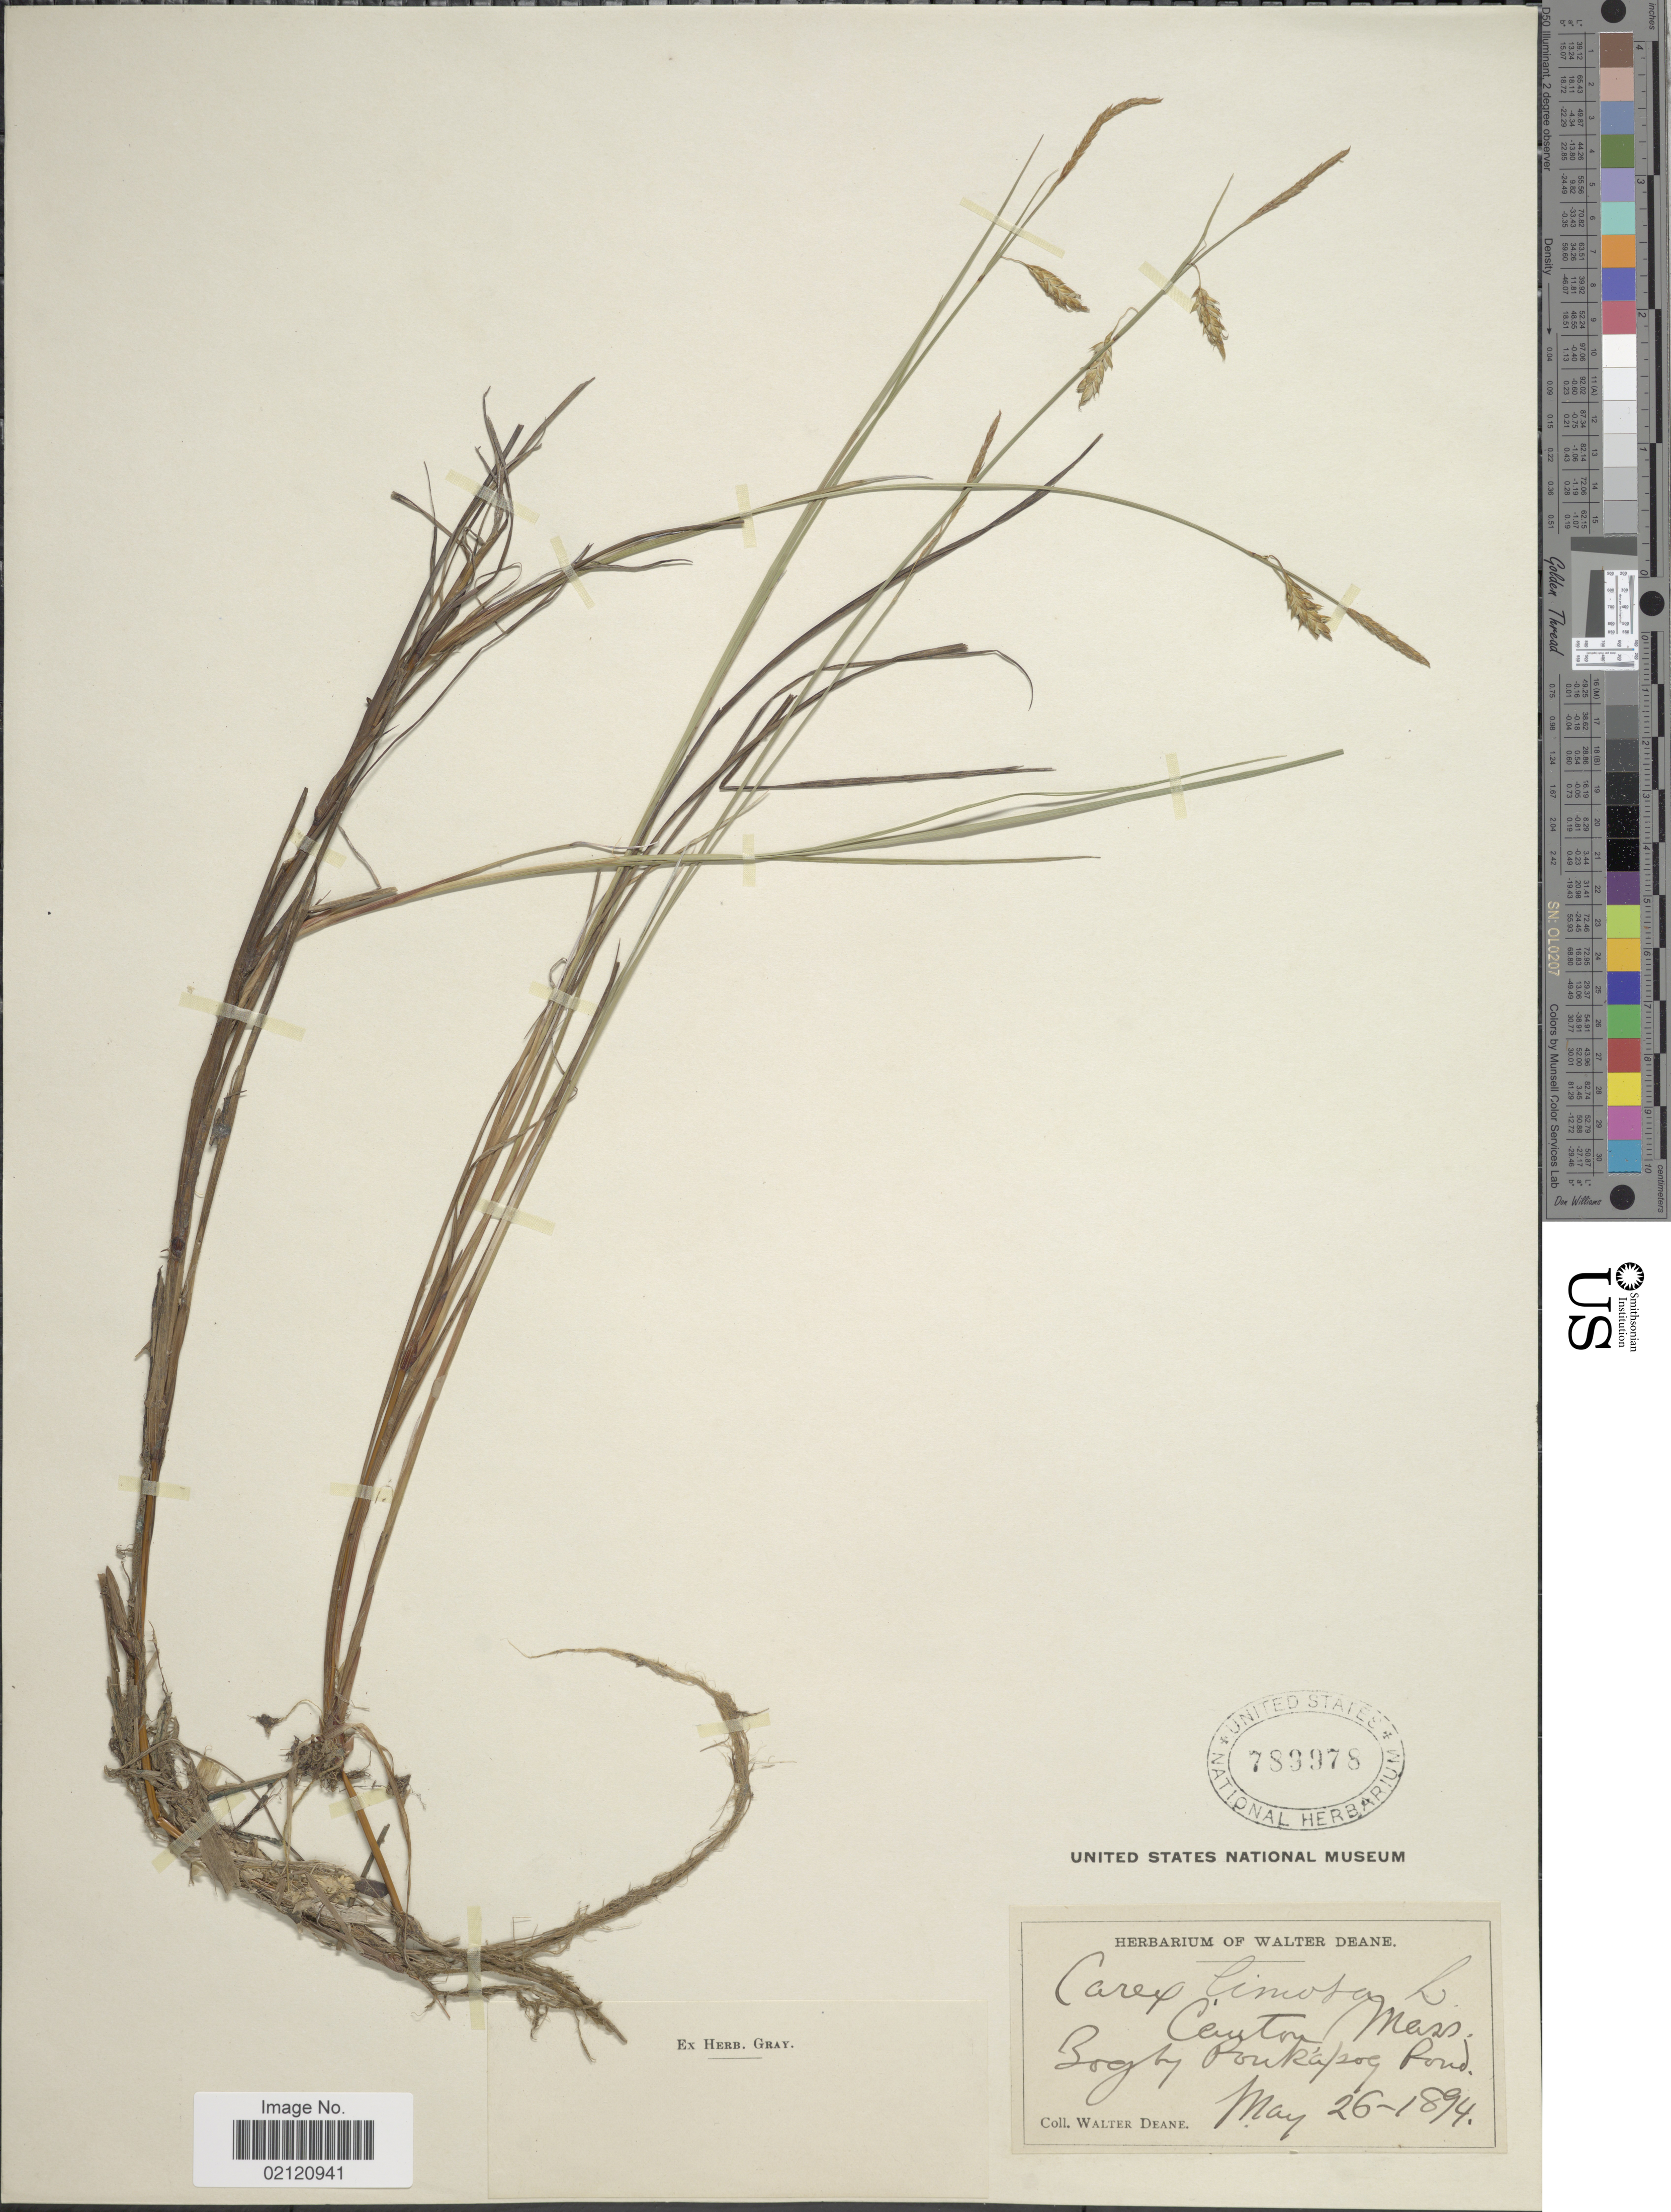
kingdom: Plantae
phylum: Tracheophyta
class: Liliopsida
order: Poales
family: Cyperaceae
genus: Carex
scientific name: Carex limosa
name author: L.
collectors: W. Deane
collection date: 1894-05-26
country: United States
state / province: Massachusetts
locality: Canton, Bog by Ponkapog Pond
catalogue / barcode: US 789978